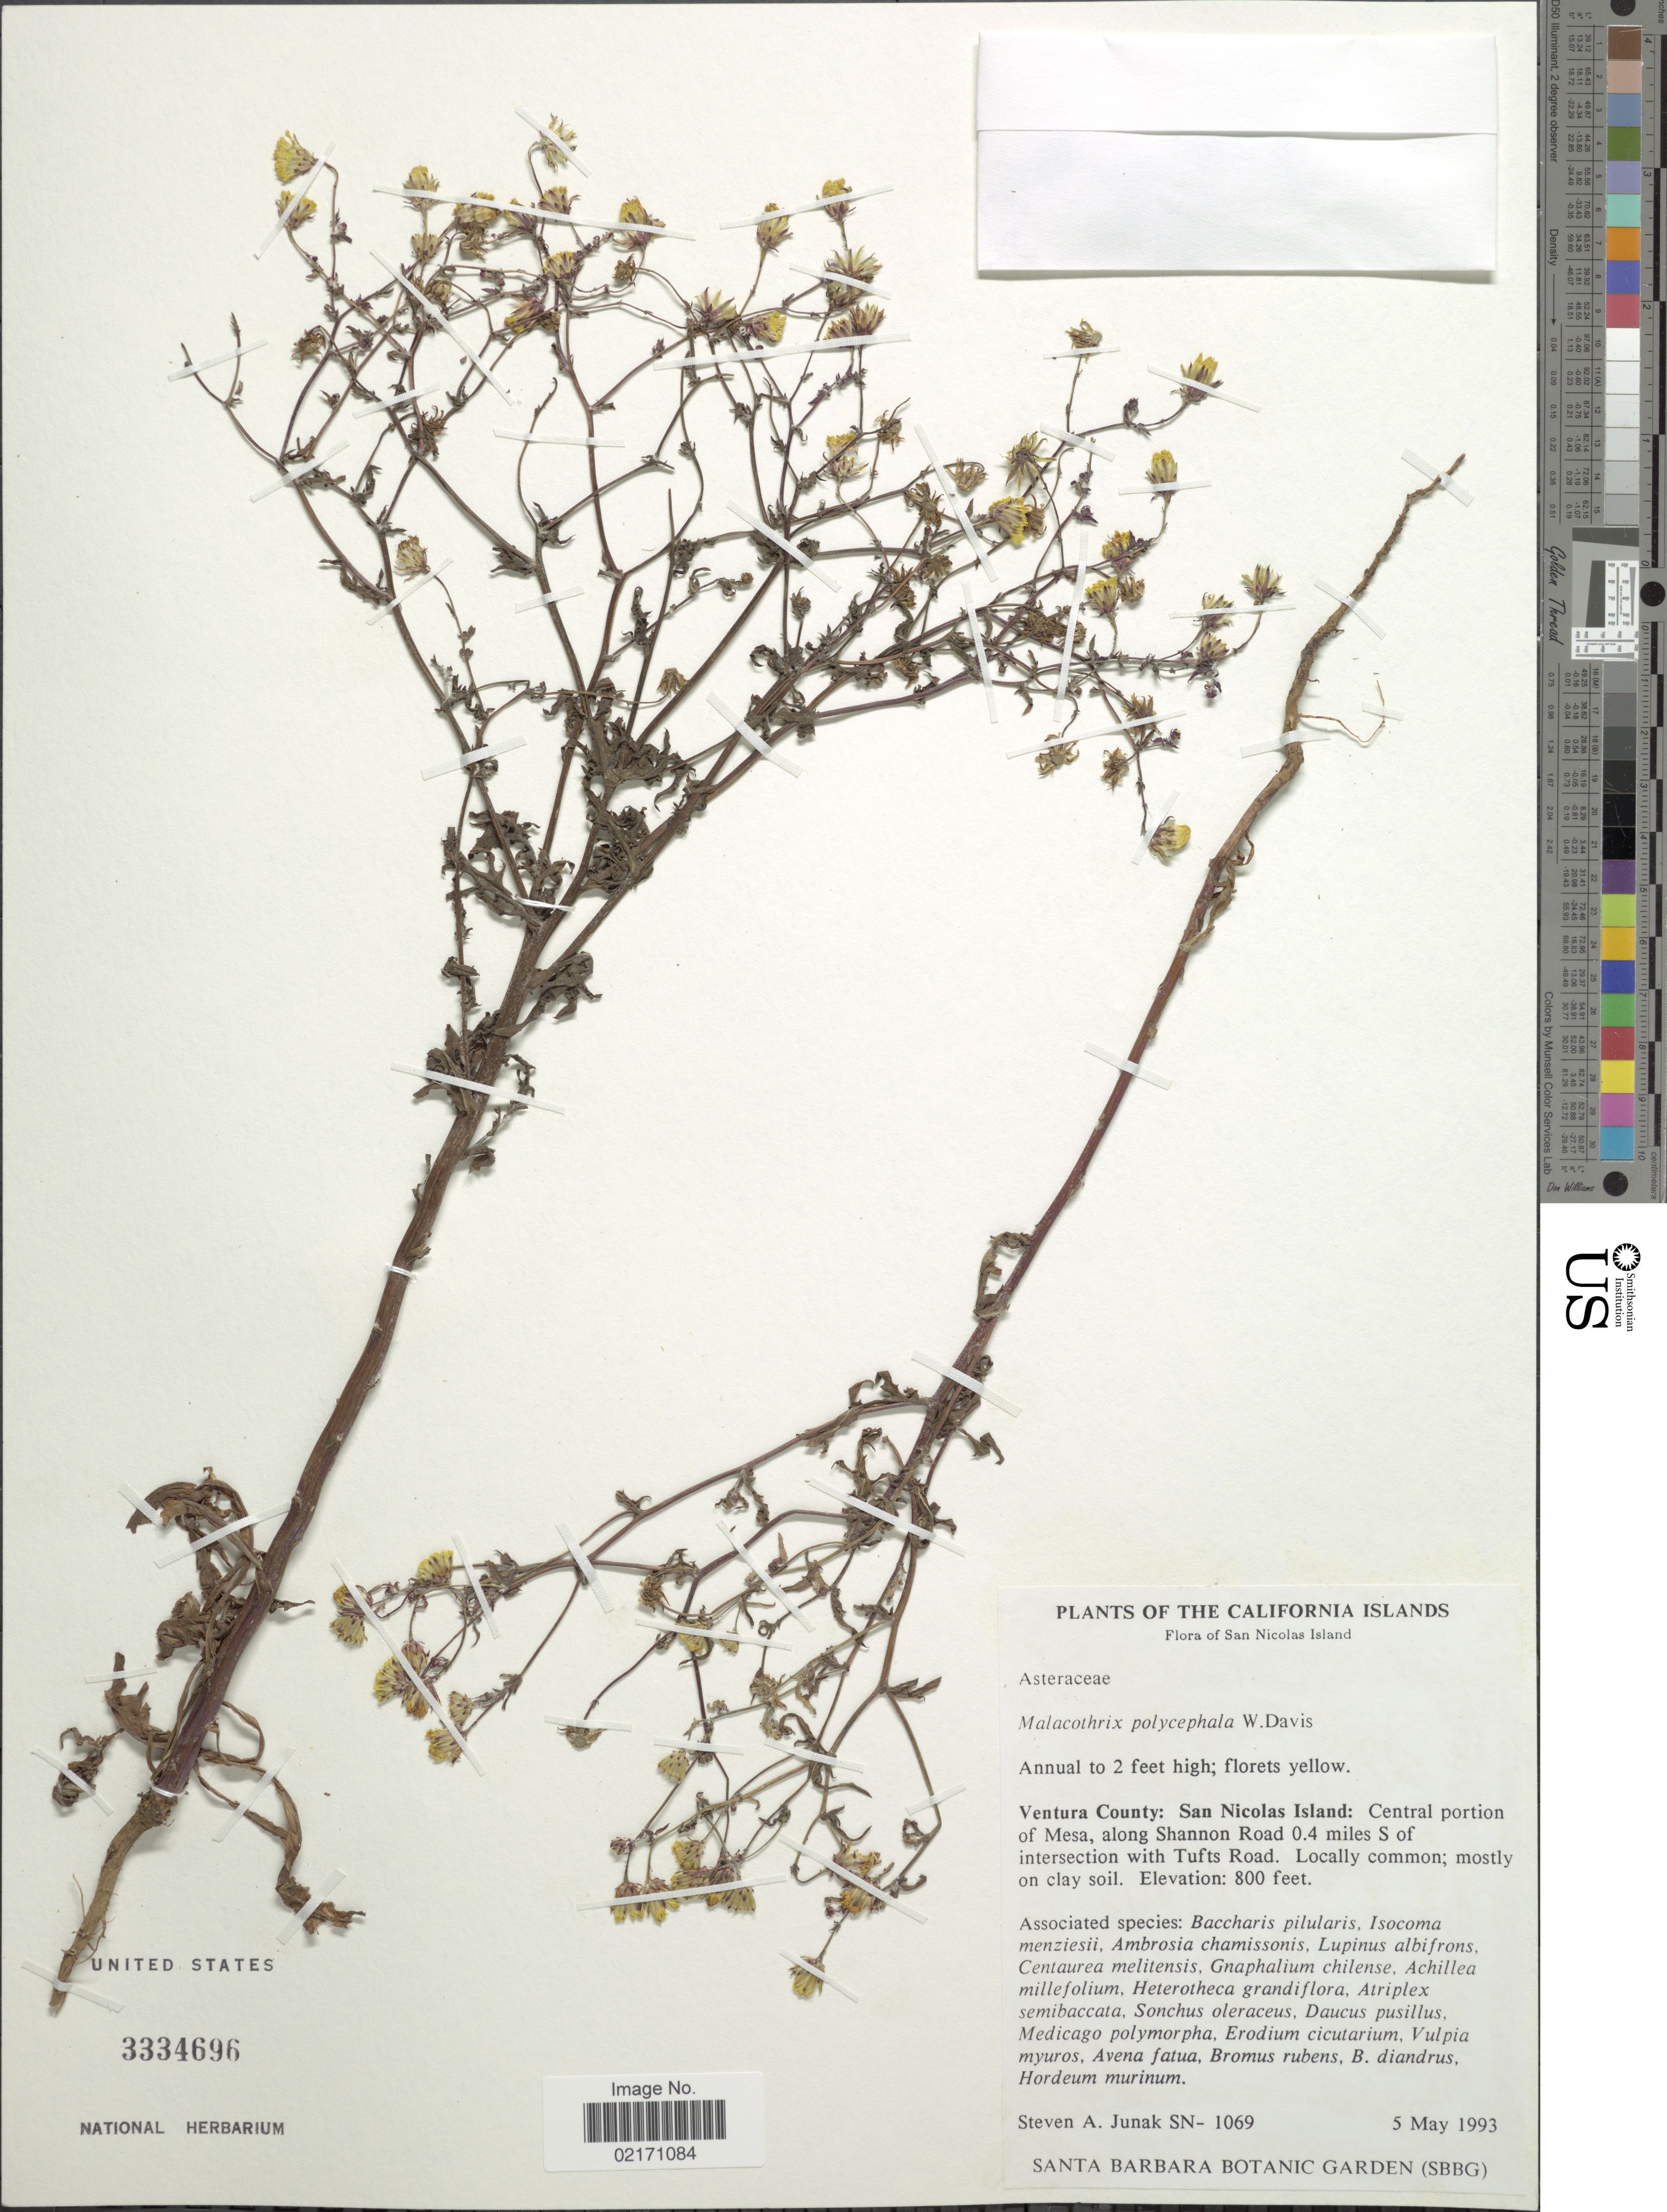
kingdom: Plantae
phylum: Tracheophyta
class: Magnoliopsida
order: Asterales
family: Asteraceae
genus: Malacothrix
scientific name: Malacothrix sp.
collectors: S. Junak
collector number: SN-1069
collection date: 1993-05-05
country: United States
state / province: California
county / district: Ventura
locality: California Islands, San Nicolas Island, Ventura County, Cebtral portion of Mesa, along Shannon Road 0.4 miles S of intersection with Tufts Road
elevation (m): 244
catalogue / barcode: US 3334696